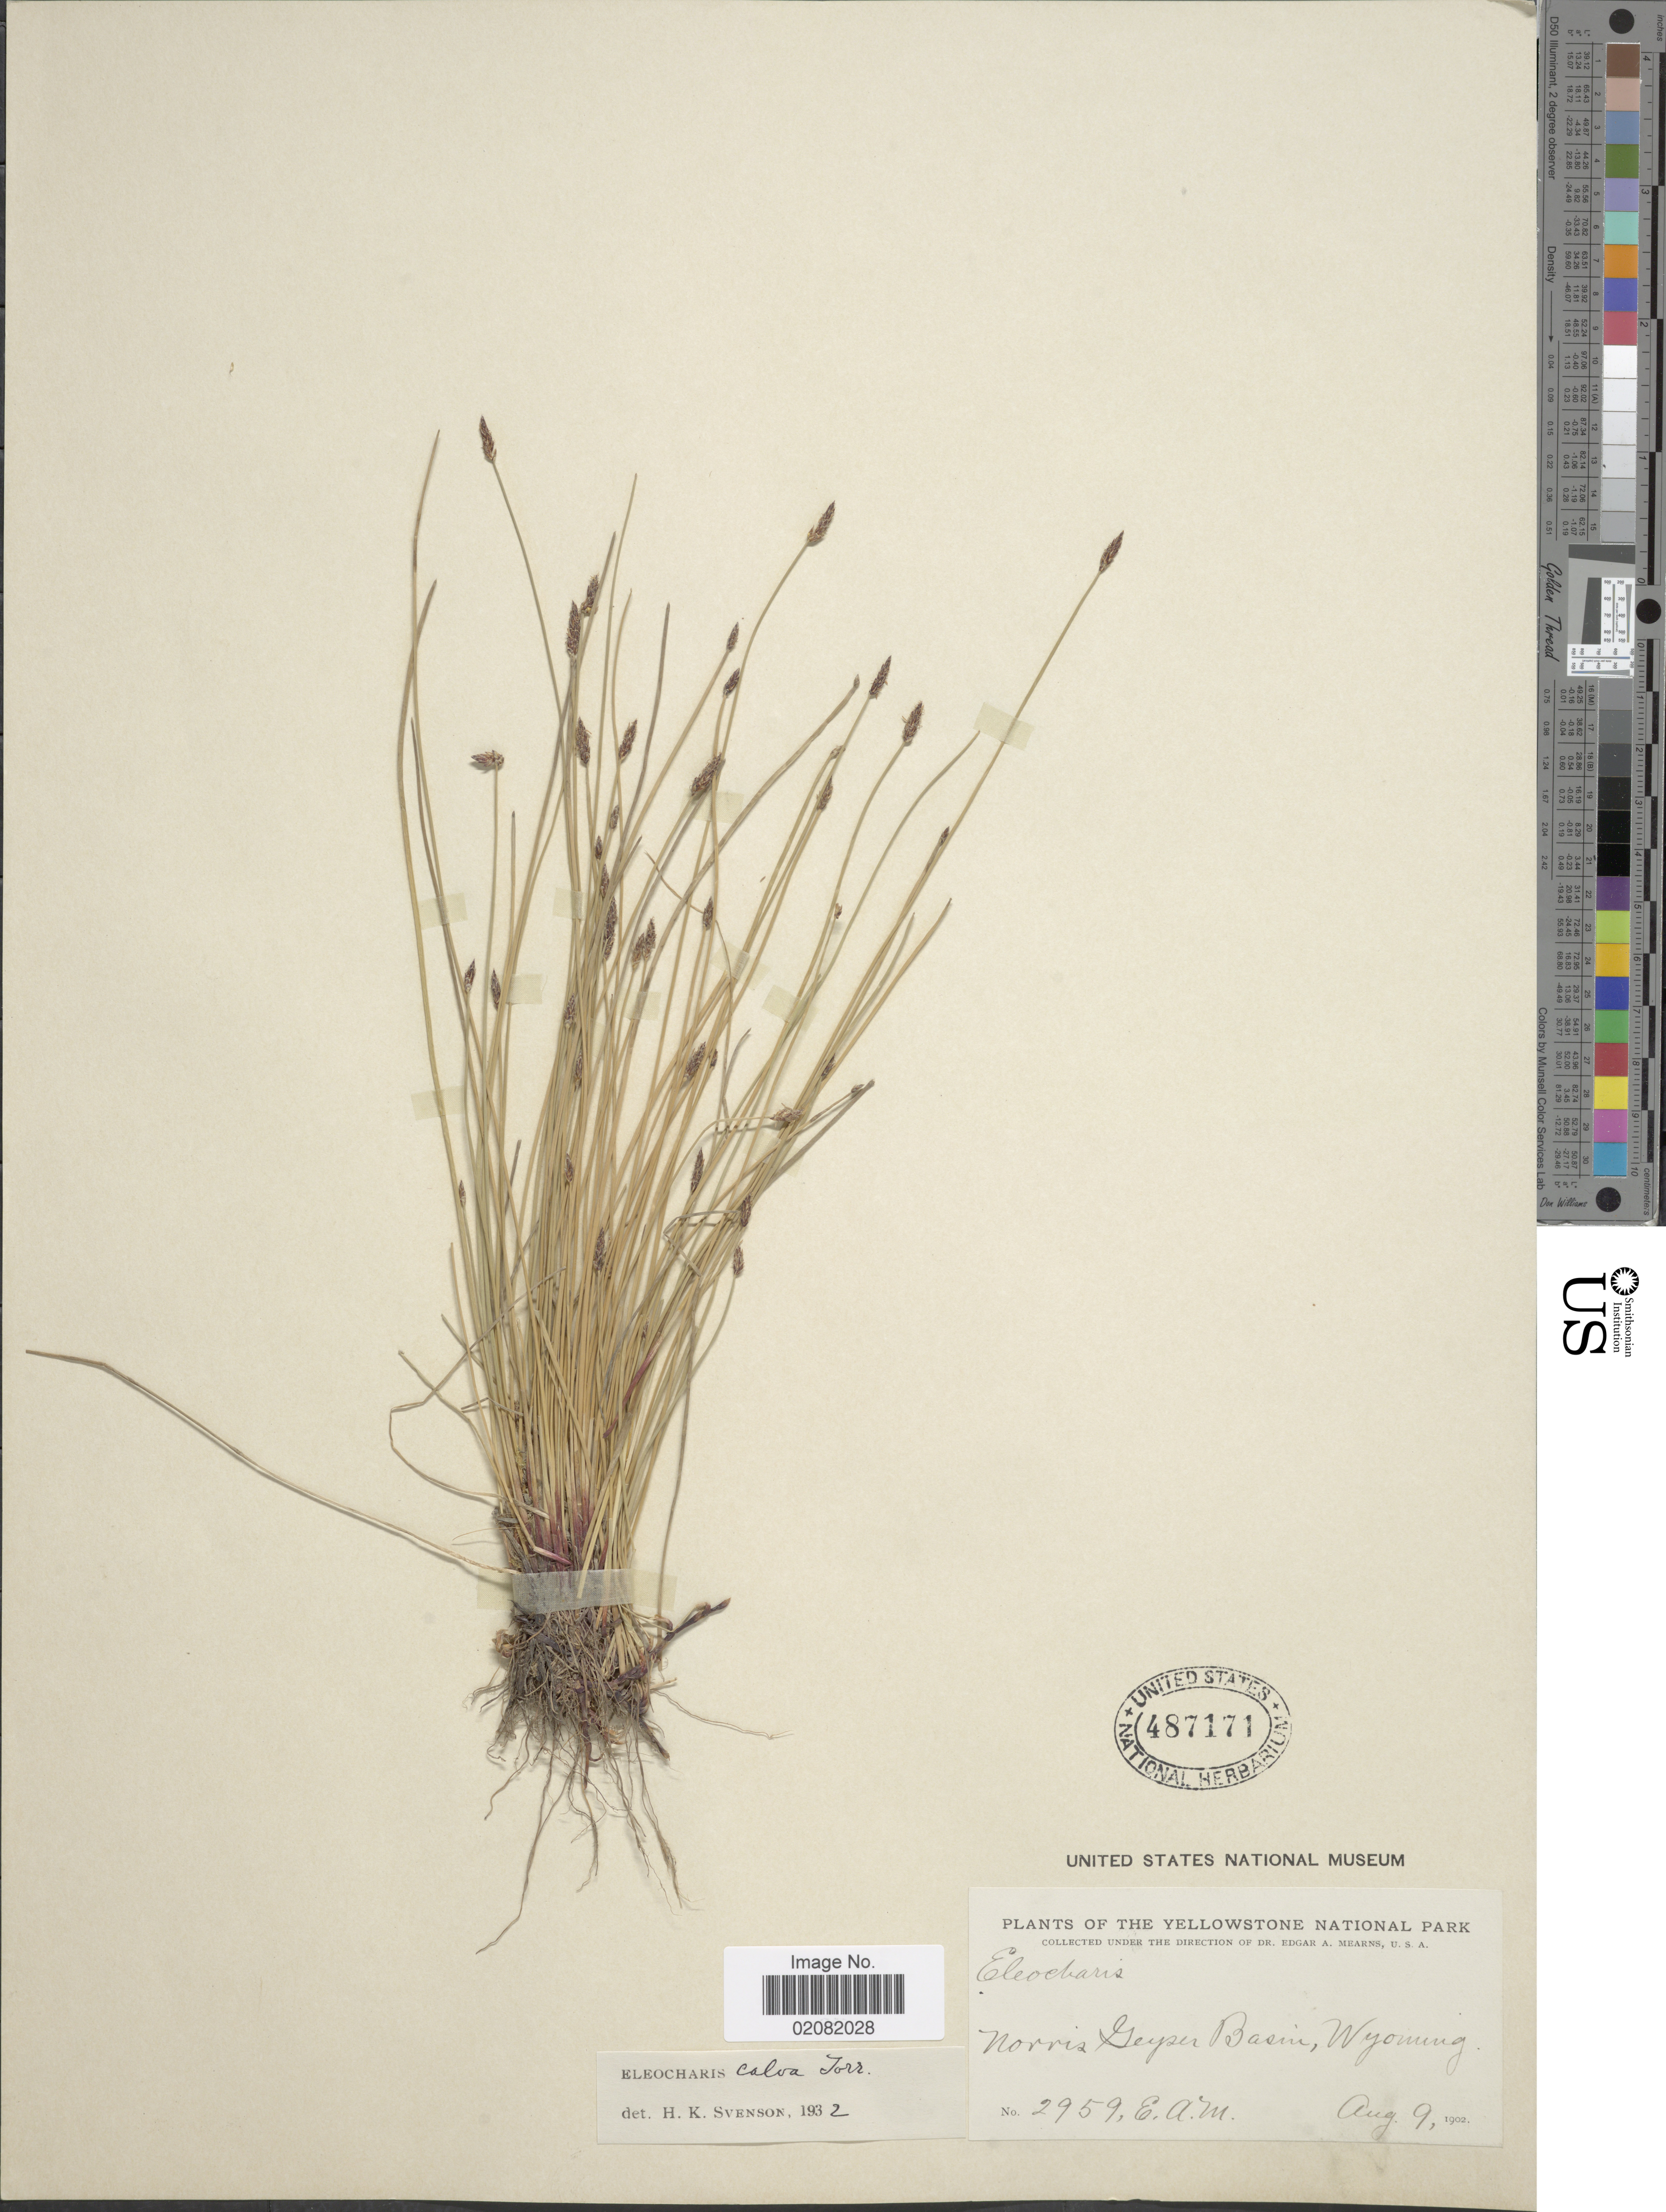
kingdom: Plantae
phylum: Tracheophyta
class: Liliopsida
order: Poales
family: Cyperaceae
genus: Eleocharis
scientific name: Eleocharis erythropoda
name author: Steud.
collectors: E. A. Mearns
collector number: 2959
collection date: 1902-08-09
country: United States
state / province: Wyoming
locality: The Yellowstone National Park, Morris Geyser Basin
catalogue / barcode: US 487171